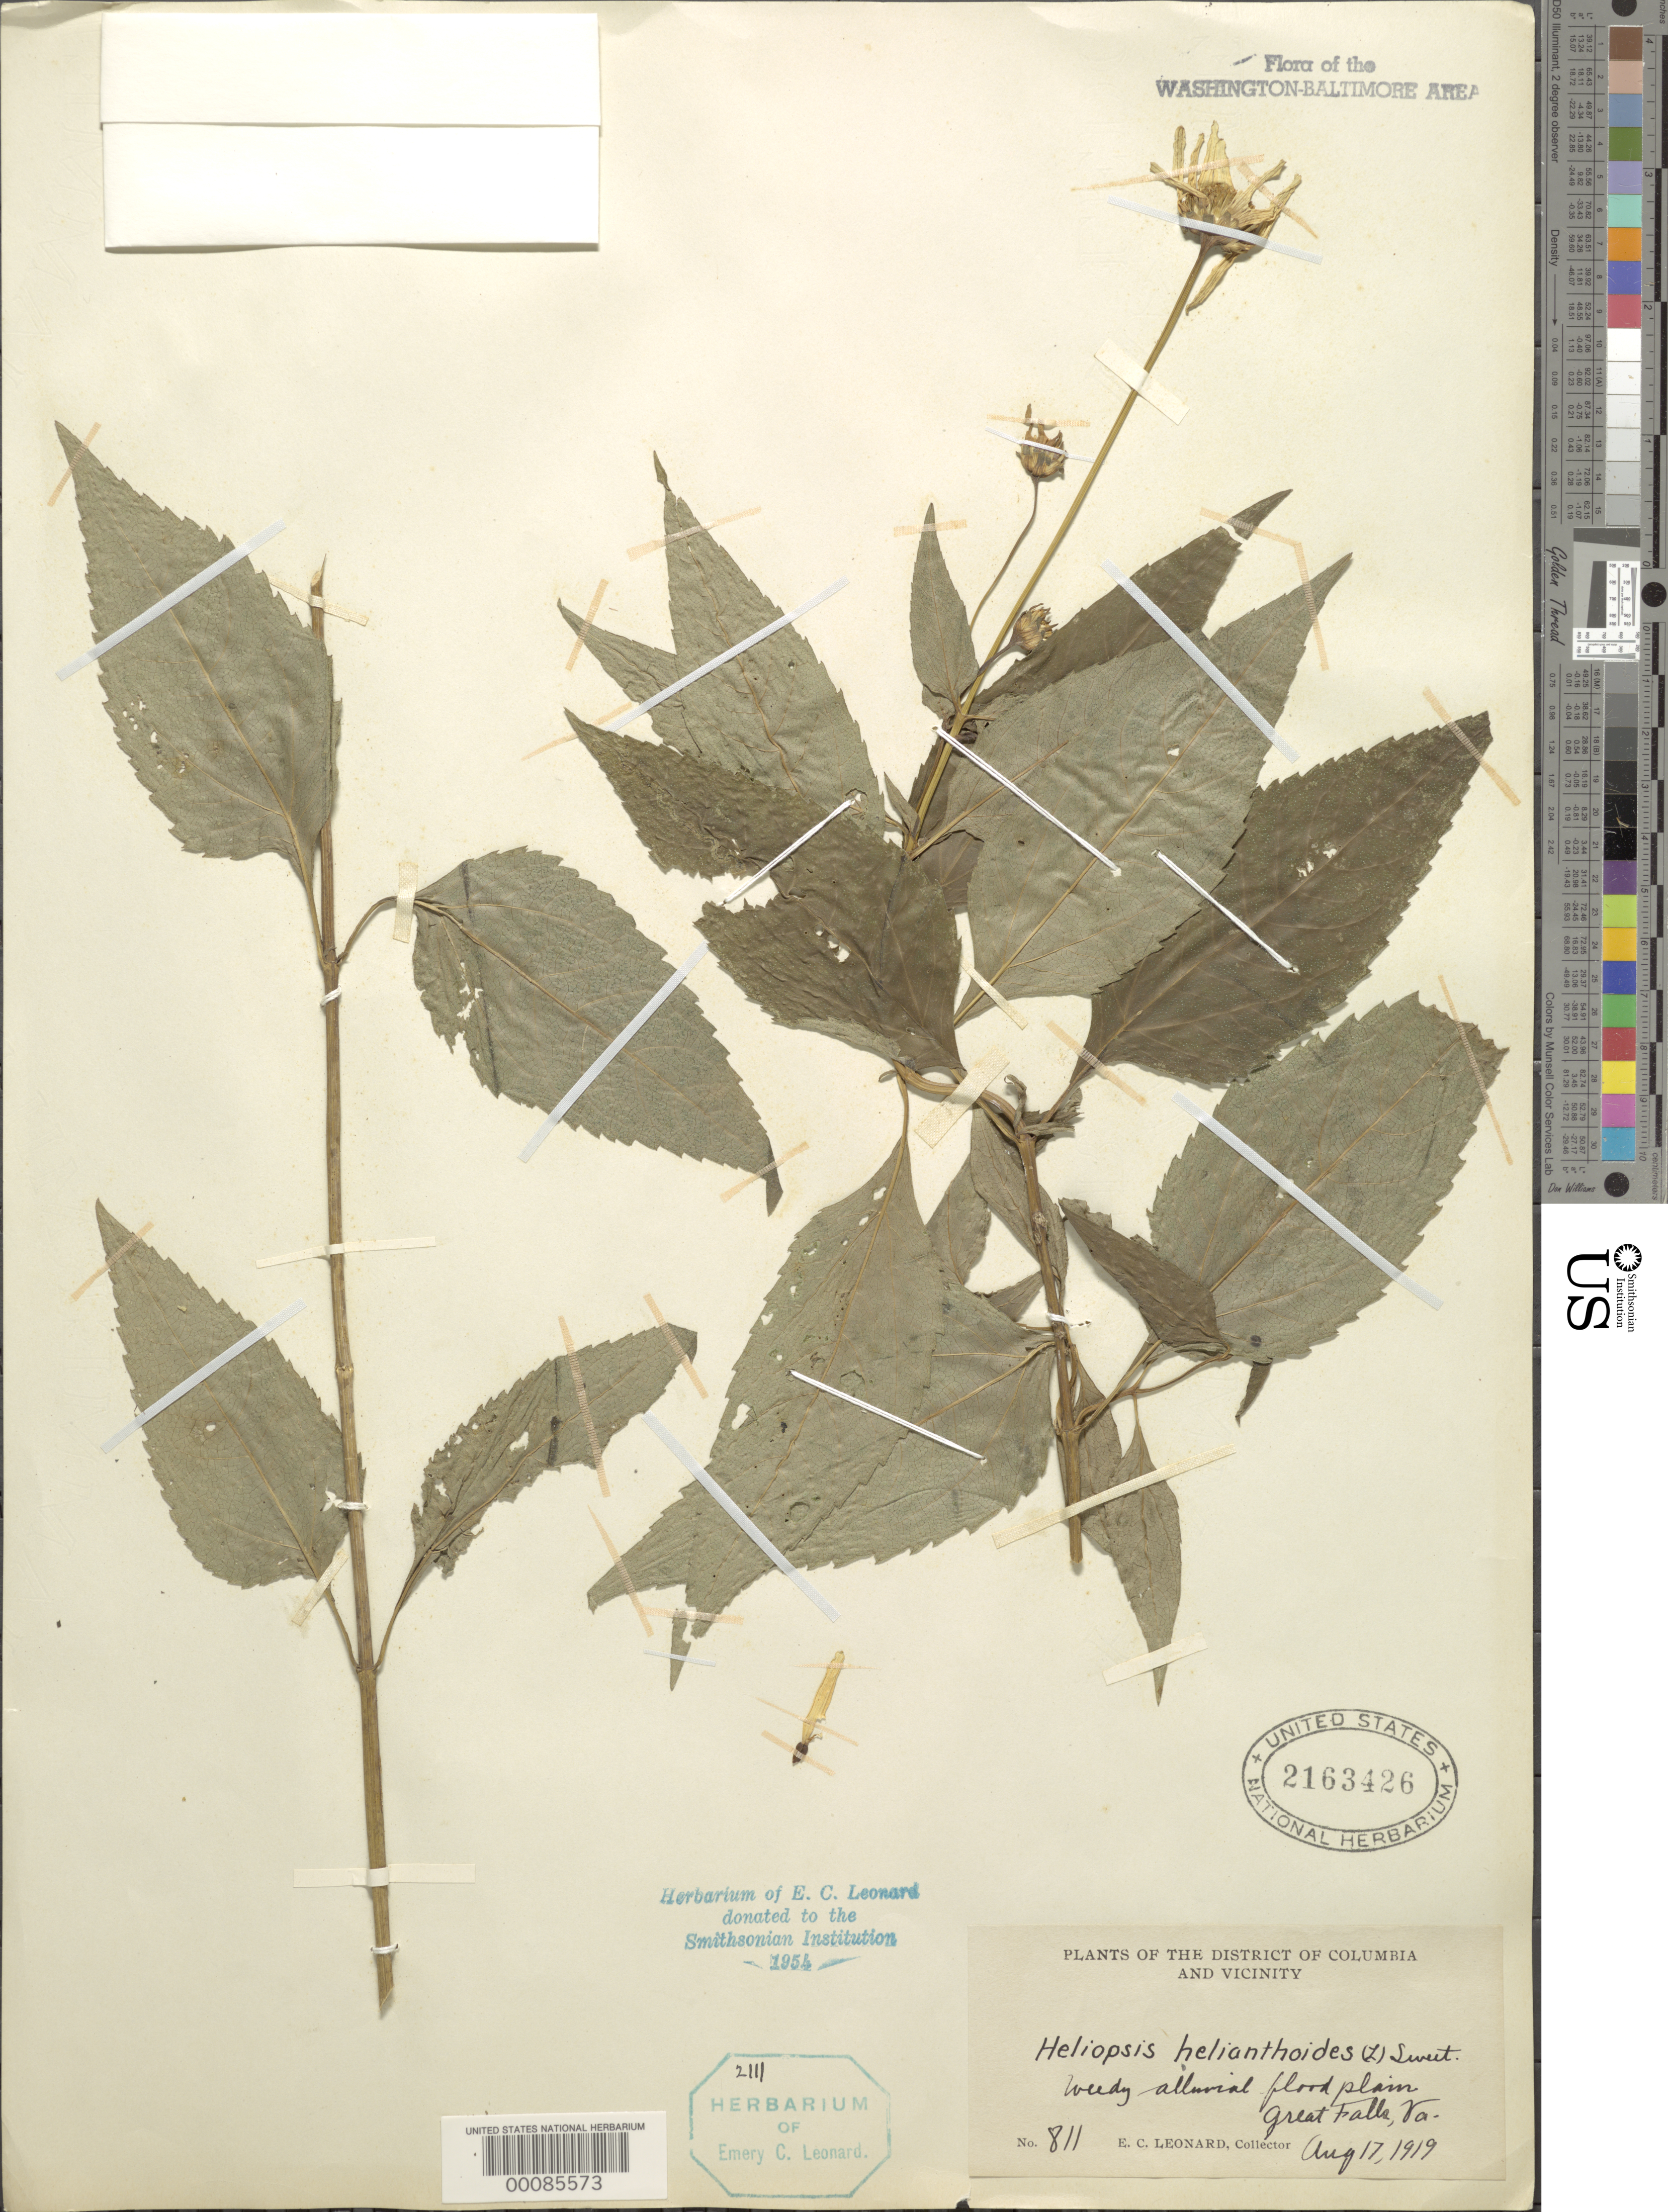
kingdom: Plantae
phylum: Tracheophyta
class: Magnoliopsida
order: Asterales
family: Asteraceae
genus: Heliopsis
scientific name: Heliopsis helianthoides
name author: (L.) Sweet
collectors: E. C. Leonard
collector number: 811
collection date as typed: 17 Aug 1919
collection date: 1919-08-17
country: United States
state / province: Virginia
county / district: Fairfax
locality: Great Falls C. & O. Canal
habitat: Weedy alluvial flood plain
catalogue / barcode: US 2163426